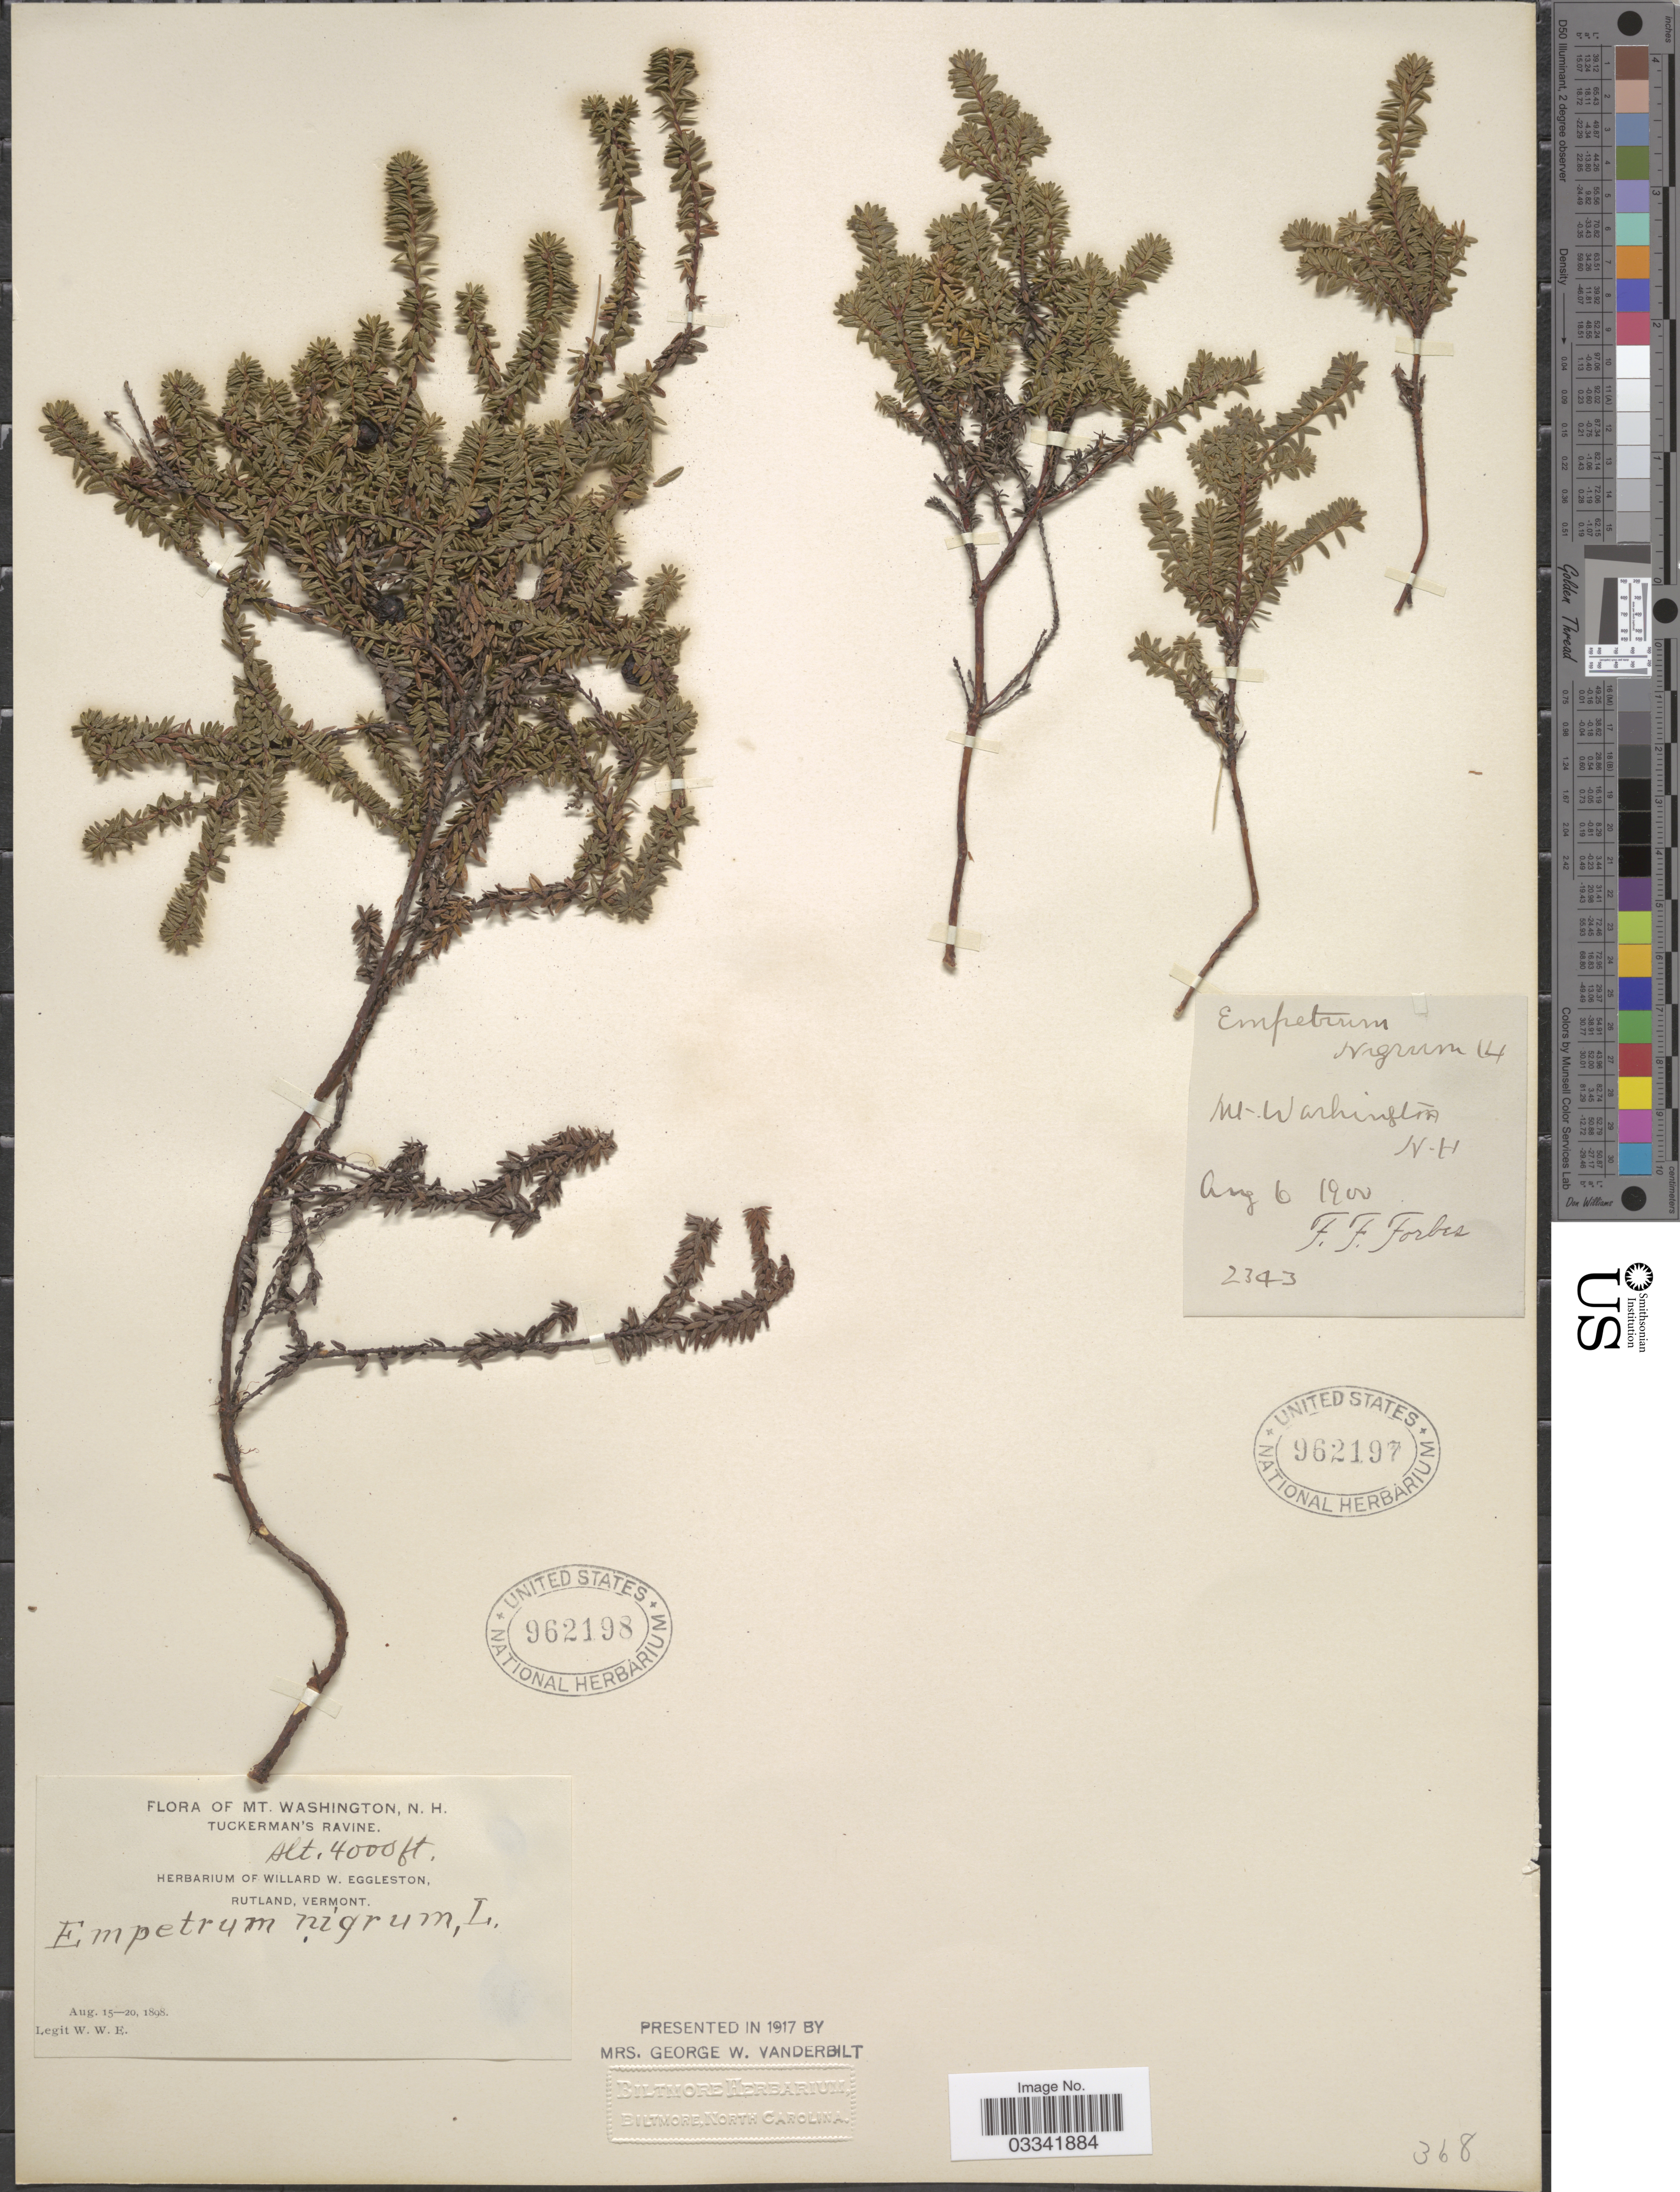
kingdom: Plantae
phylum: Tracheophyta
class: Magnoliopsida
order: Ericales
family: Ericaceae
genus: Empetrum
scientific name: Empetrum nigrum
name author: L.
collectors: F. Forbes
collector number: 2343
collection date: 1900-08-06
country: United States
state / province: New Hampshire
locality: Mt. Washington.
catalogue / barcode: US 962197-2